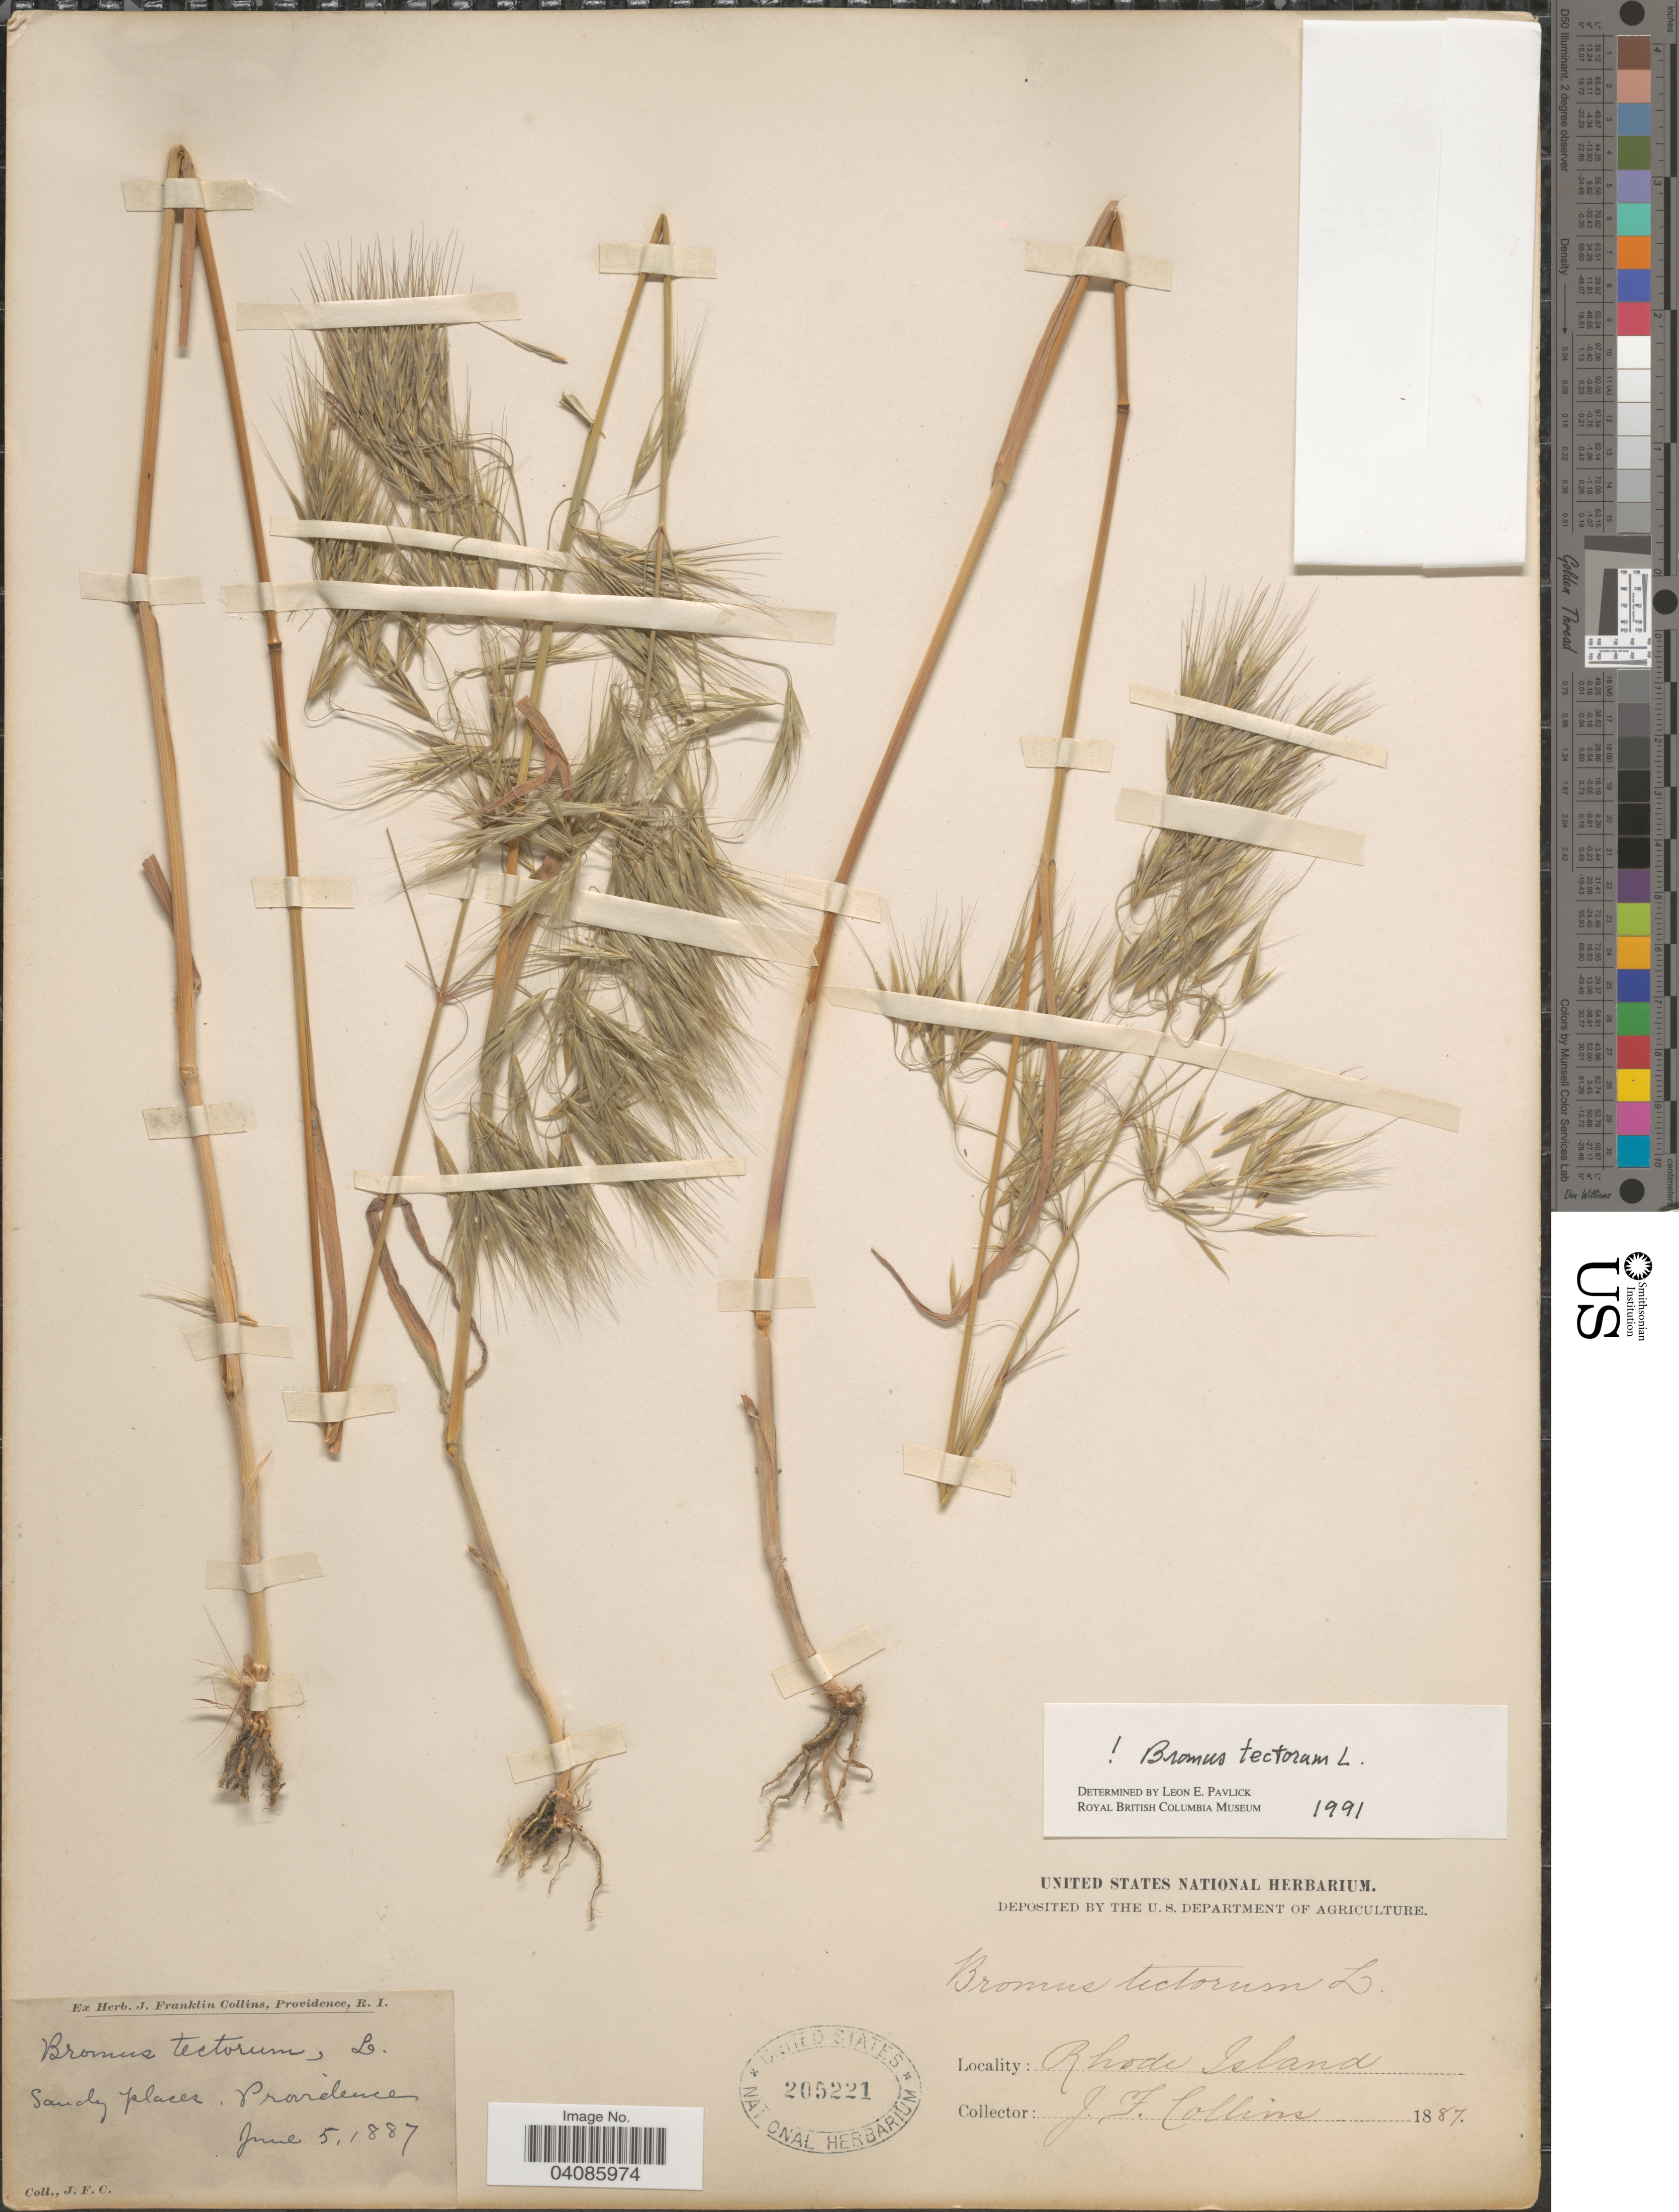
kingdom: Plantae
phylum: Tracheophyta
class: Liliopsida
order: Poales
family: Poaceae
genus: Bromus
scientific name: Bromus tectorum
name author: L.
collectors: J. Collins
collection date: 1887-06-05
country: United States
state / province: Rhode Island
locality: Sandy places, Providence.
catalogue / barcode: US 205221